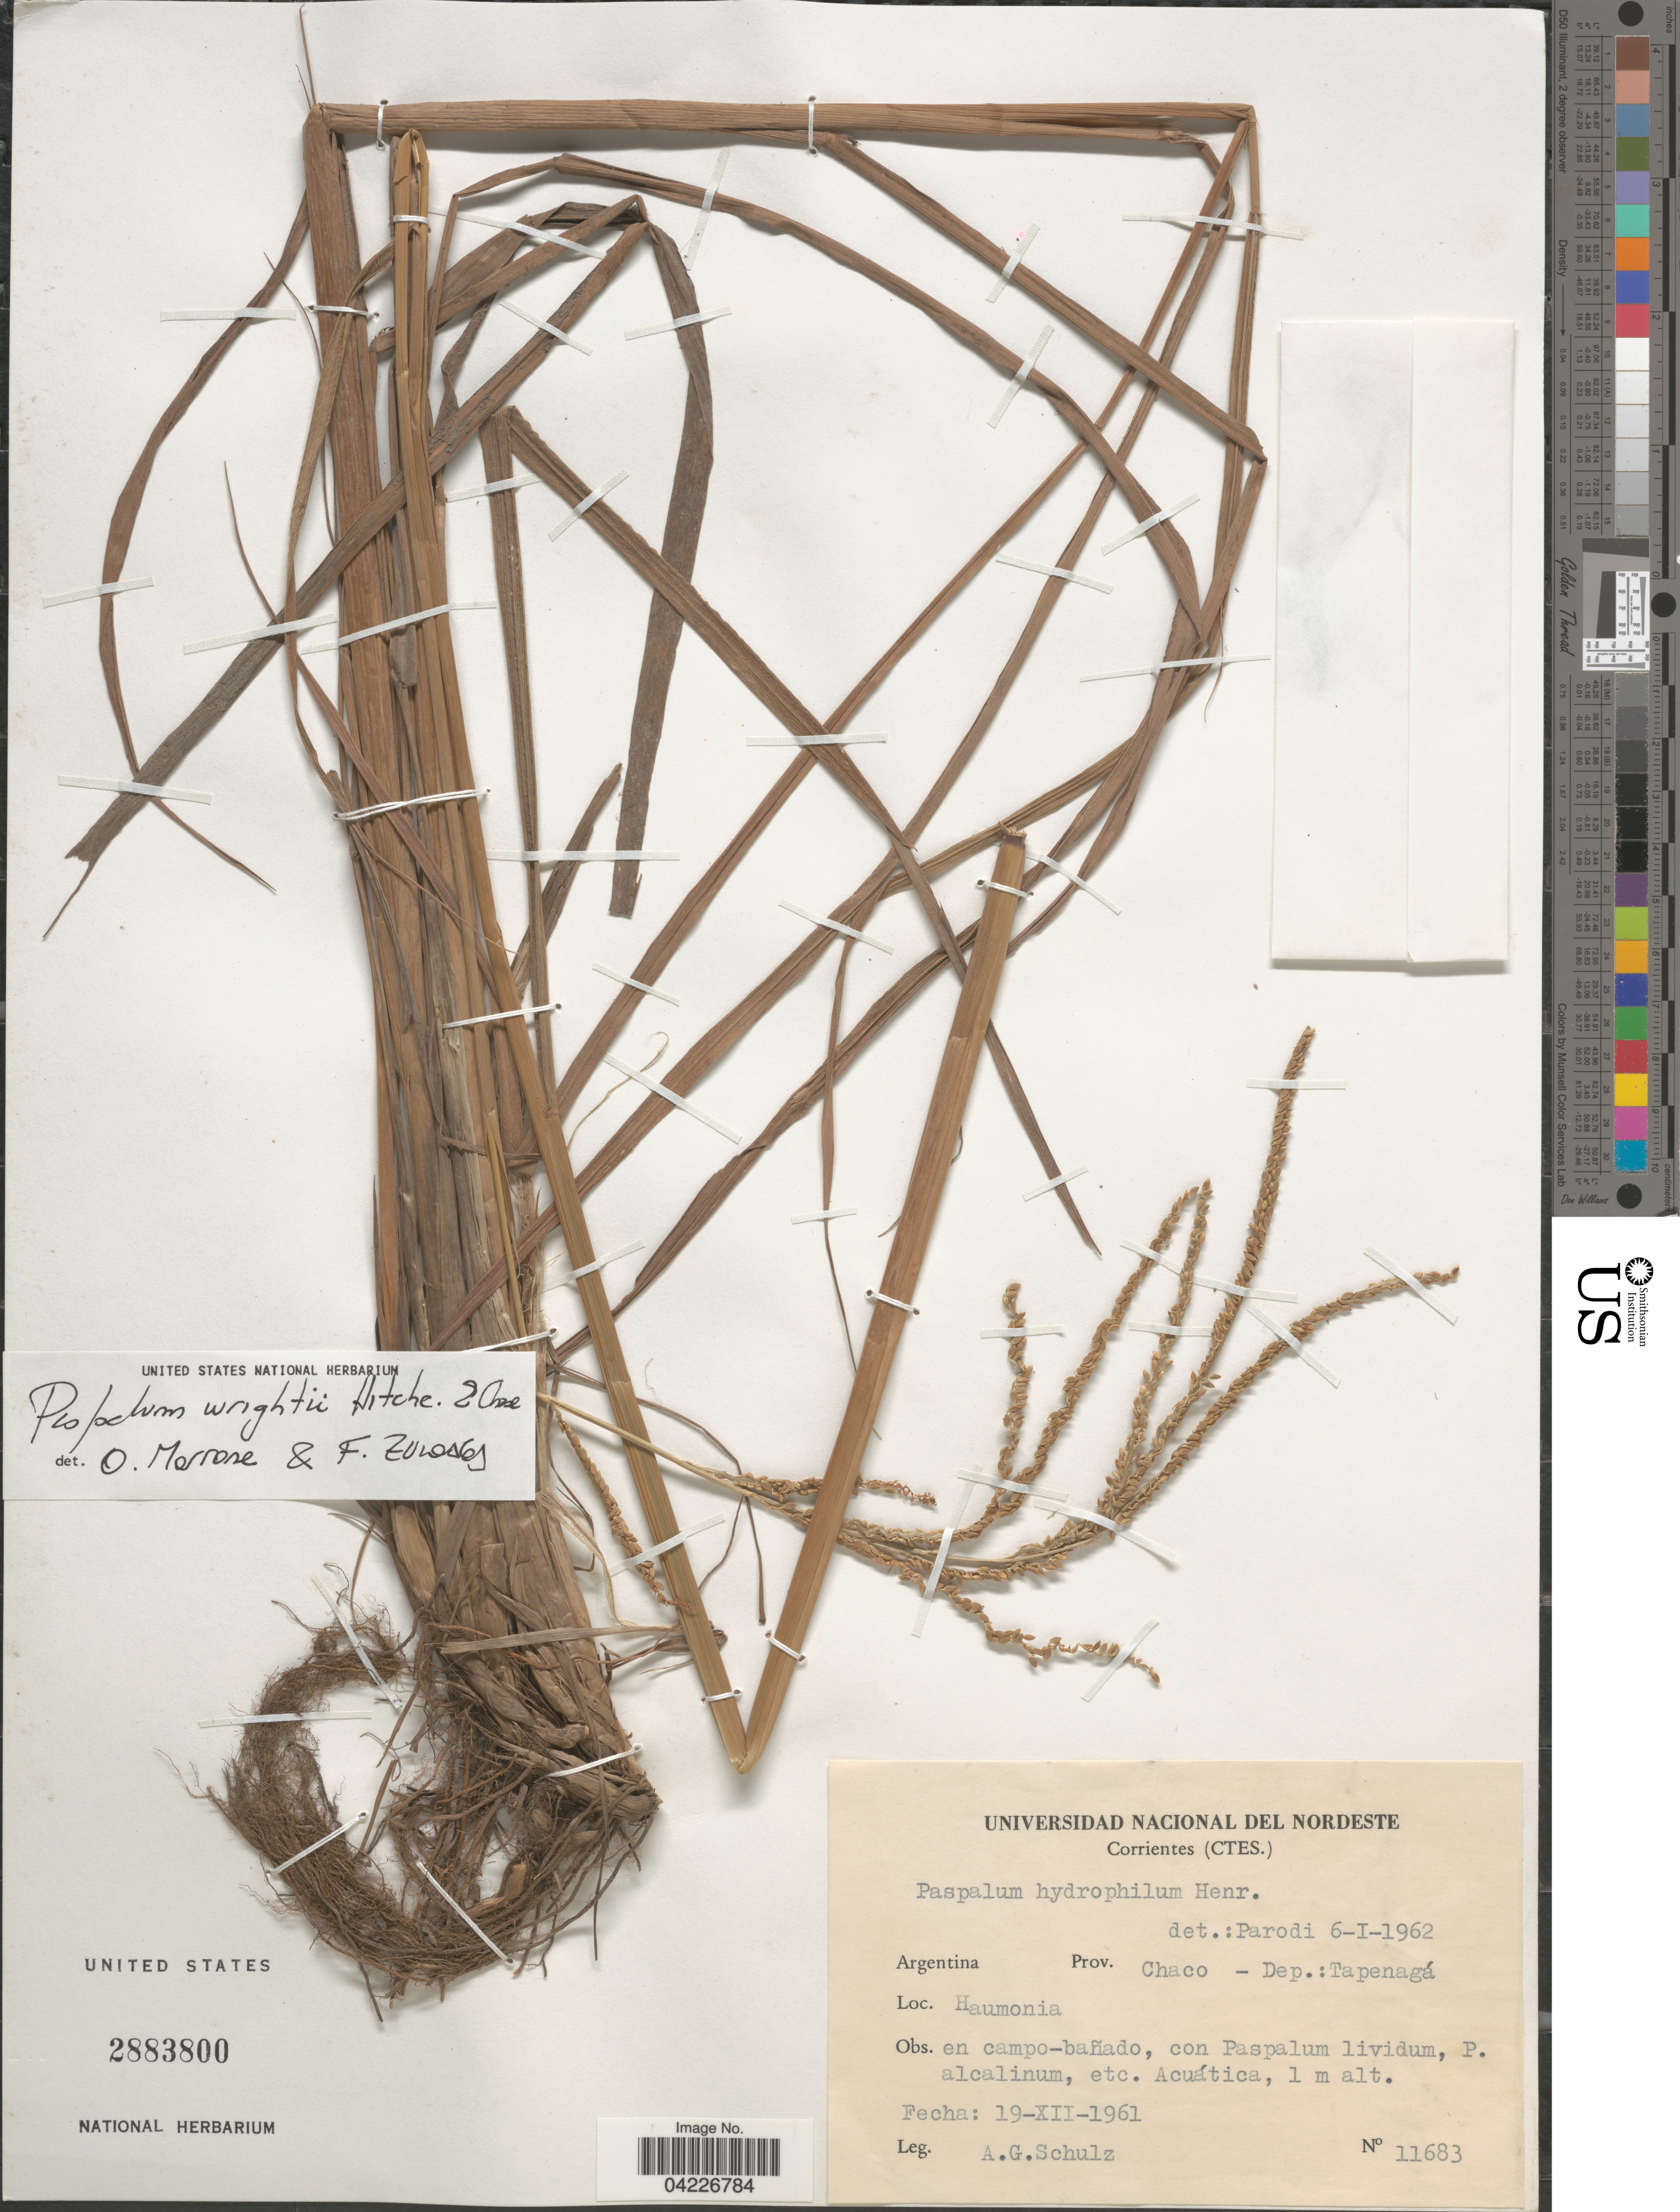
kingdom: Plantae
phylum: Tracheophyta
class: Liliopsida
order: Poales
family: Poaceae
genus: Paspalum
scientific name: Paspalum wrightii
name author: Hitchc. & Chase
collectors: A. G. Schulz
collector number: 11683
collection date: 1961-12-19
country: Argentina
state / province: Chaco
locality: Dep.: Tapenagá. Haumonia.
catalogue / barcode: US 2883800